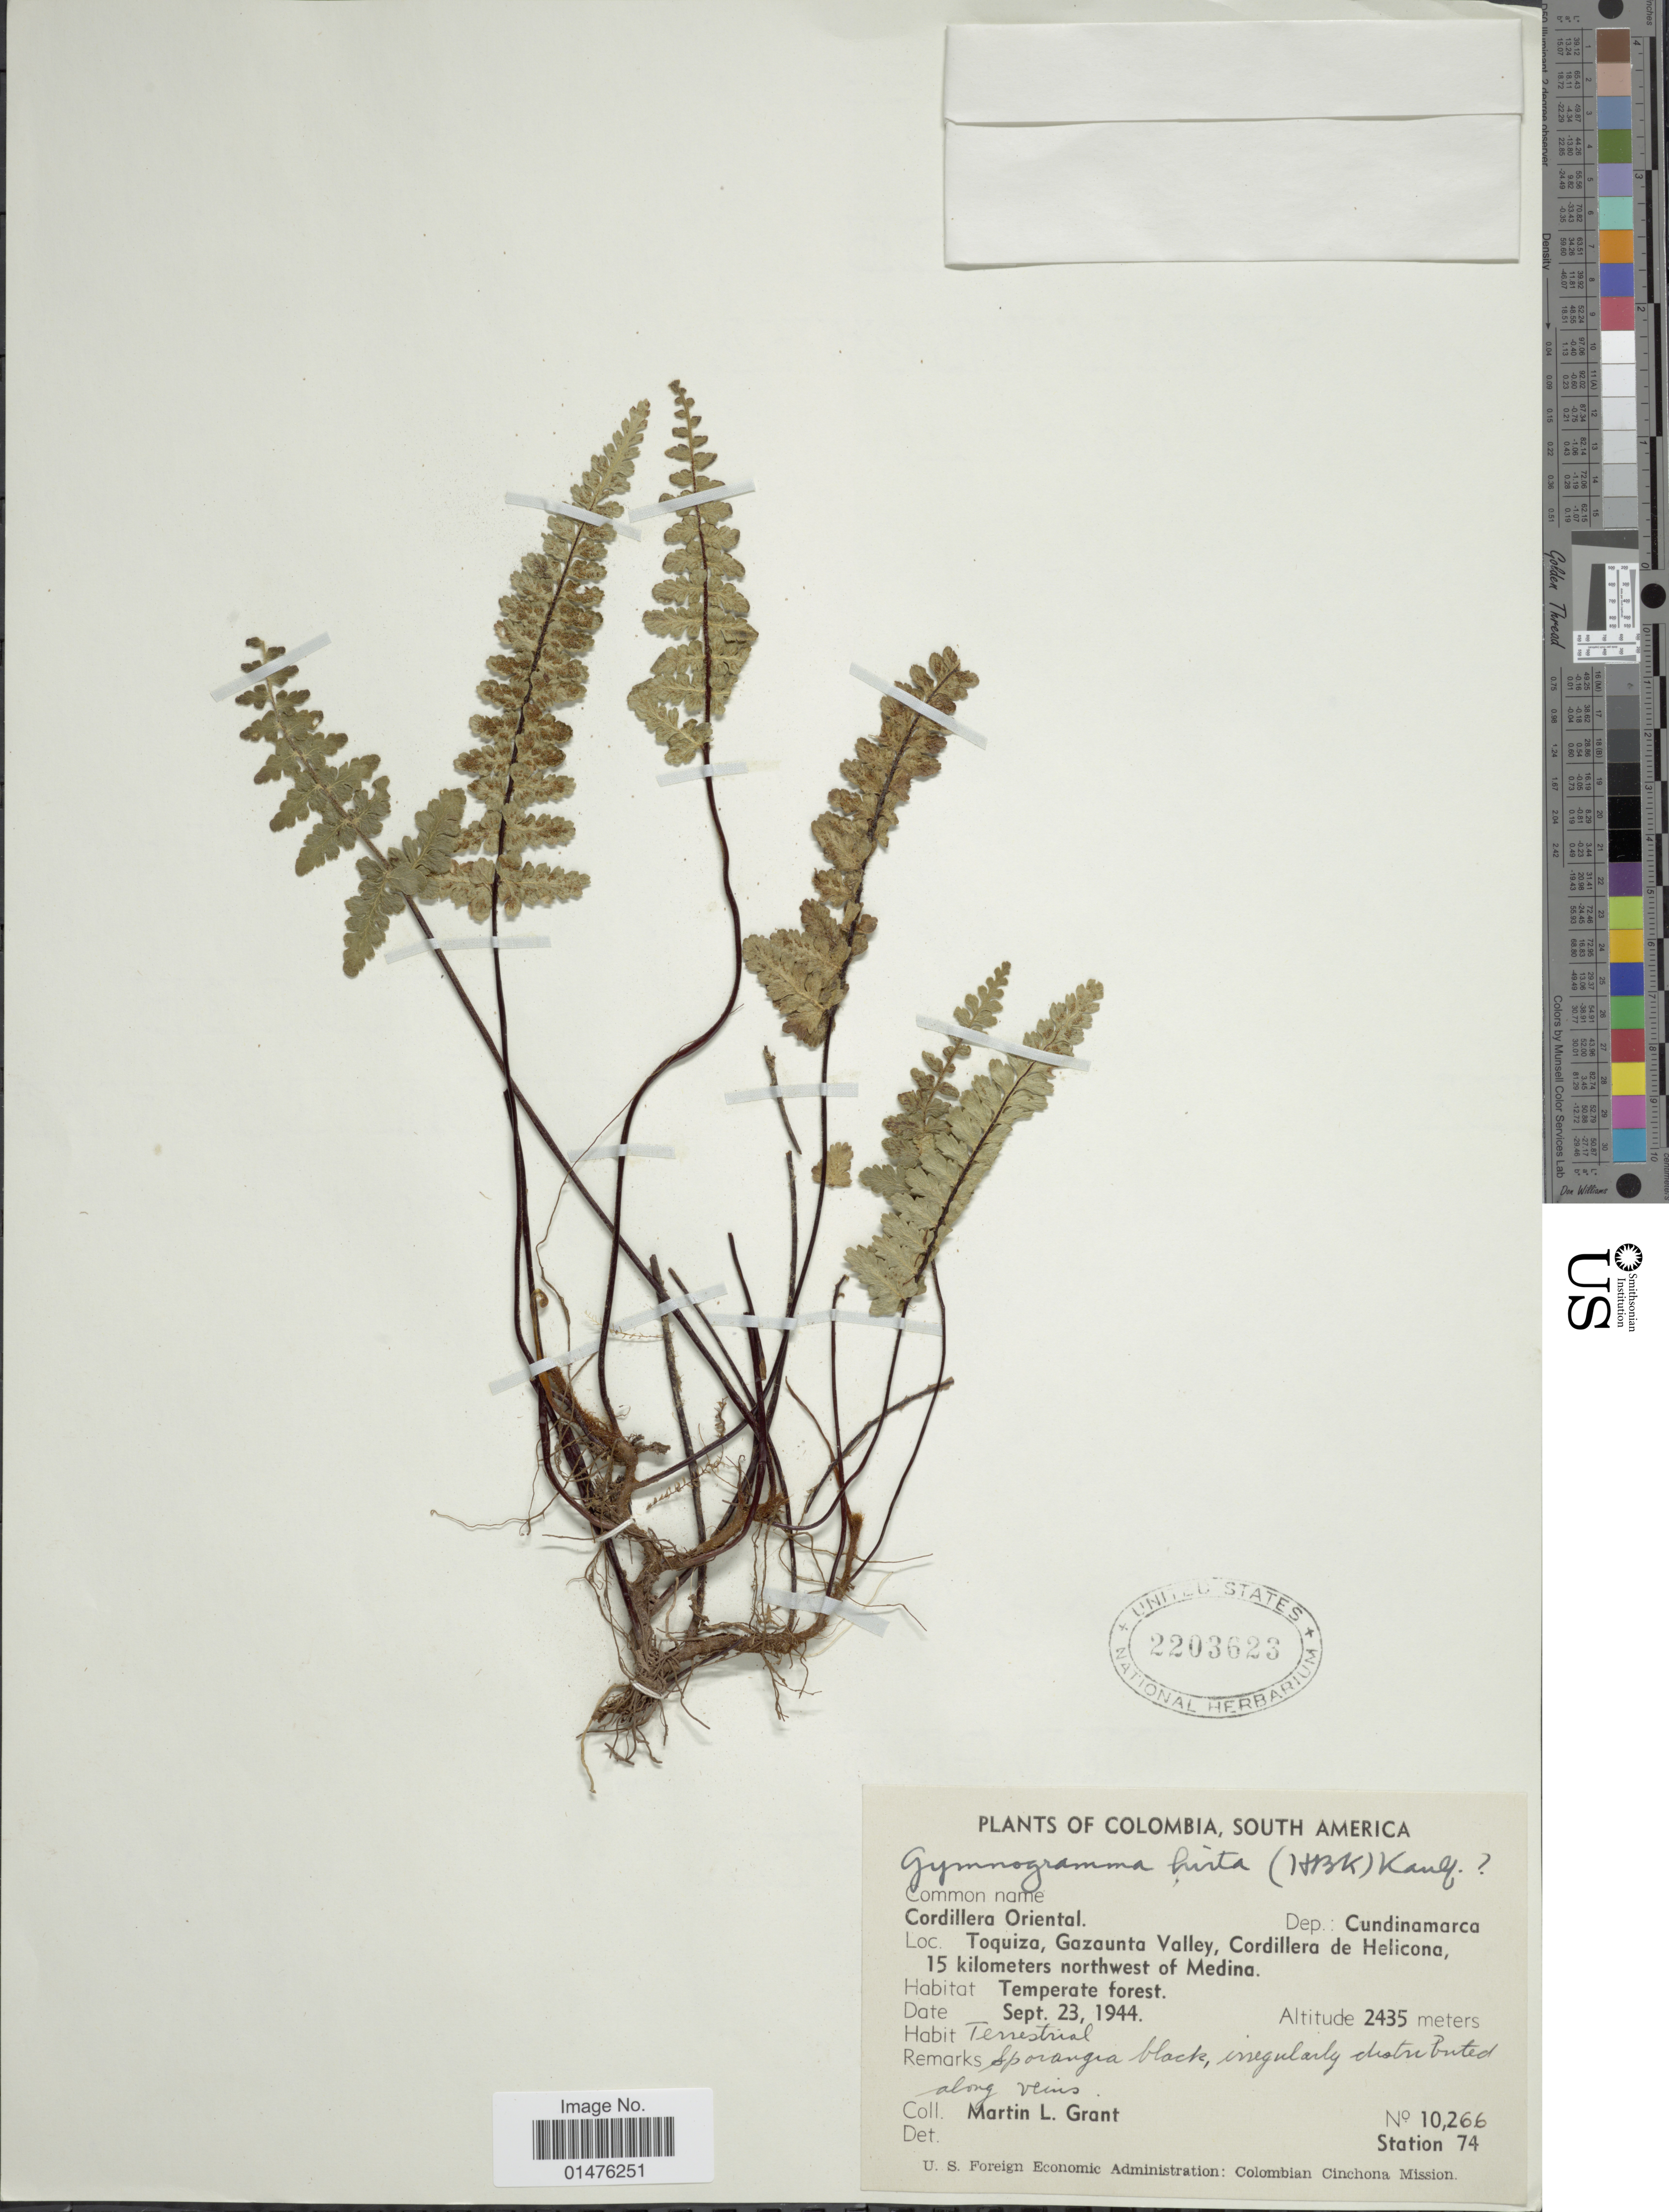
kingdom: Plantae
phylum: Tracheophyta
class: Polypodiopsida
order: Polypodiales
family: Pteridaceae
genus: Jamesonia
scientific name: Jamesonia hirta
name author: (Kunth) Christenh.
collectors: M. L. Grant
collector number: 10266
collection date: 1944-09-23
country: Colombia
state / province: Cundinamarca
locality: Cordillera Oriental, Dep. Cundinamarca, Toquiza, Gazaunta Valley, Cordillera de Helicona, 15 kilometers northwest of Medina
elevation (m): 2435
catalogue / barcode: US 2203623